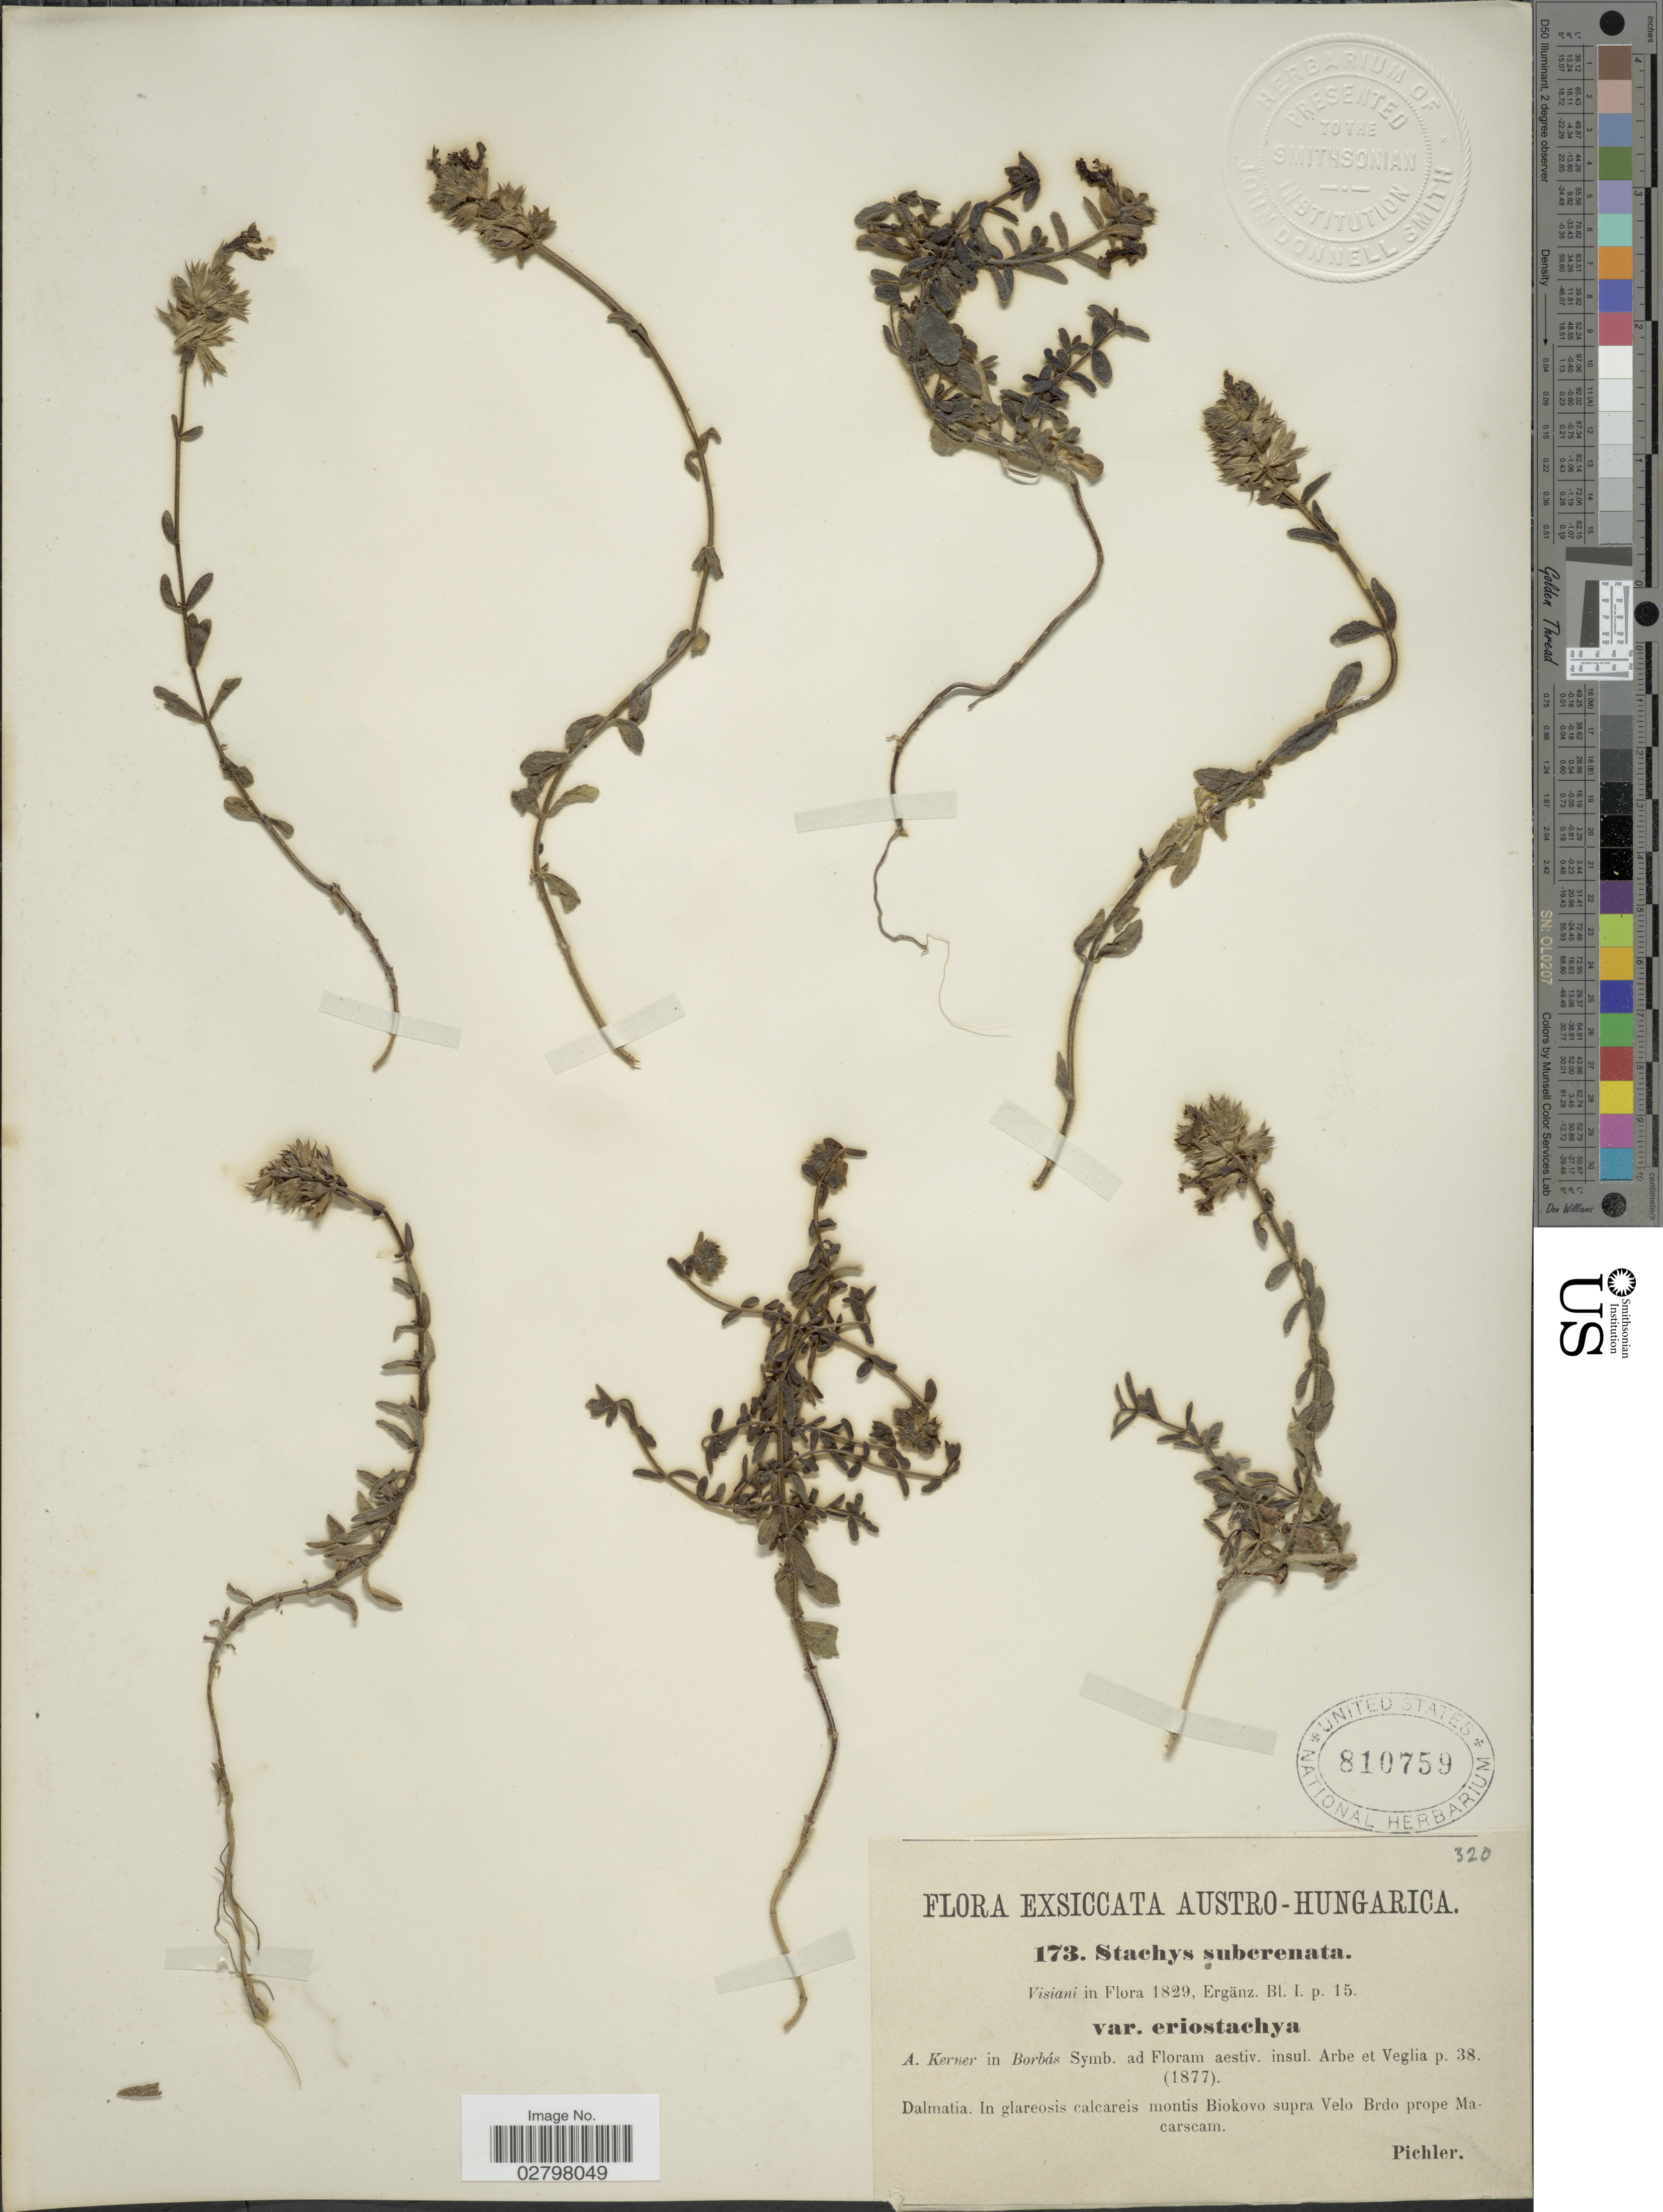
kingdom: Plantae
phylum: Tracheophyta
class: Magnoliopsida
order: Lamiales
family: Lamiaceae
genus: Stachys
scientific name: Stachys subcrenata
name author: Vis.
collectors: Pichler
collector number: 173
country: Croatia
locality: Dalmatia. In glareosis calcareis montis Biokovo supra Velo Brdo prope Macarscam.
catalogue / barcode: US 810759